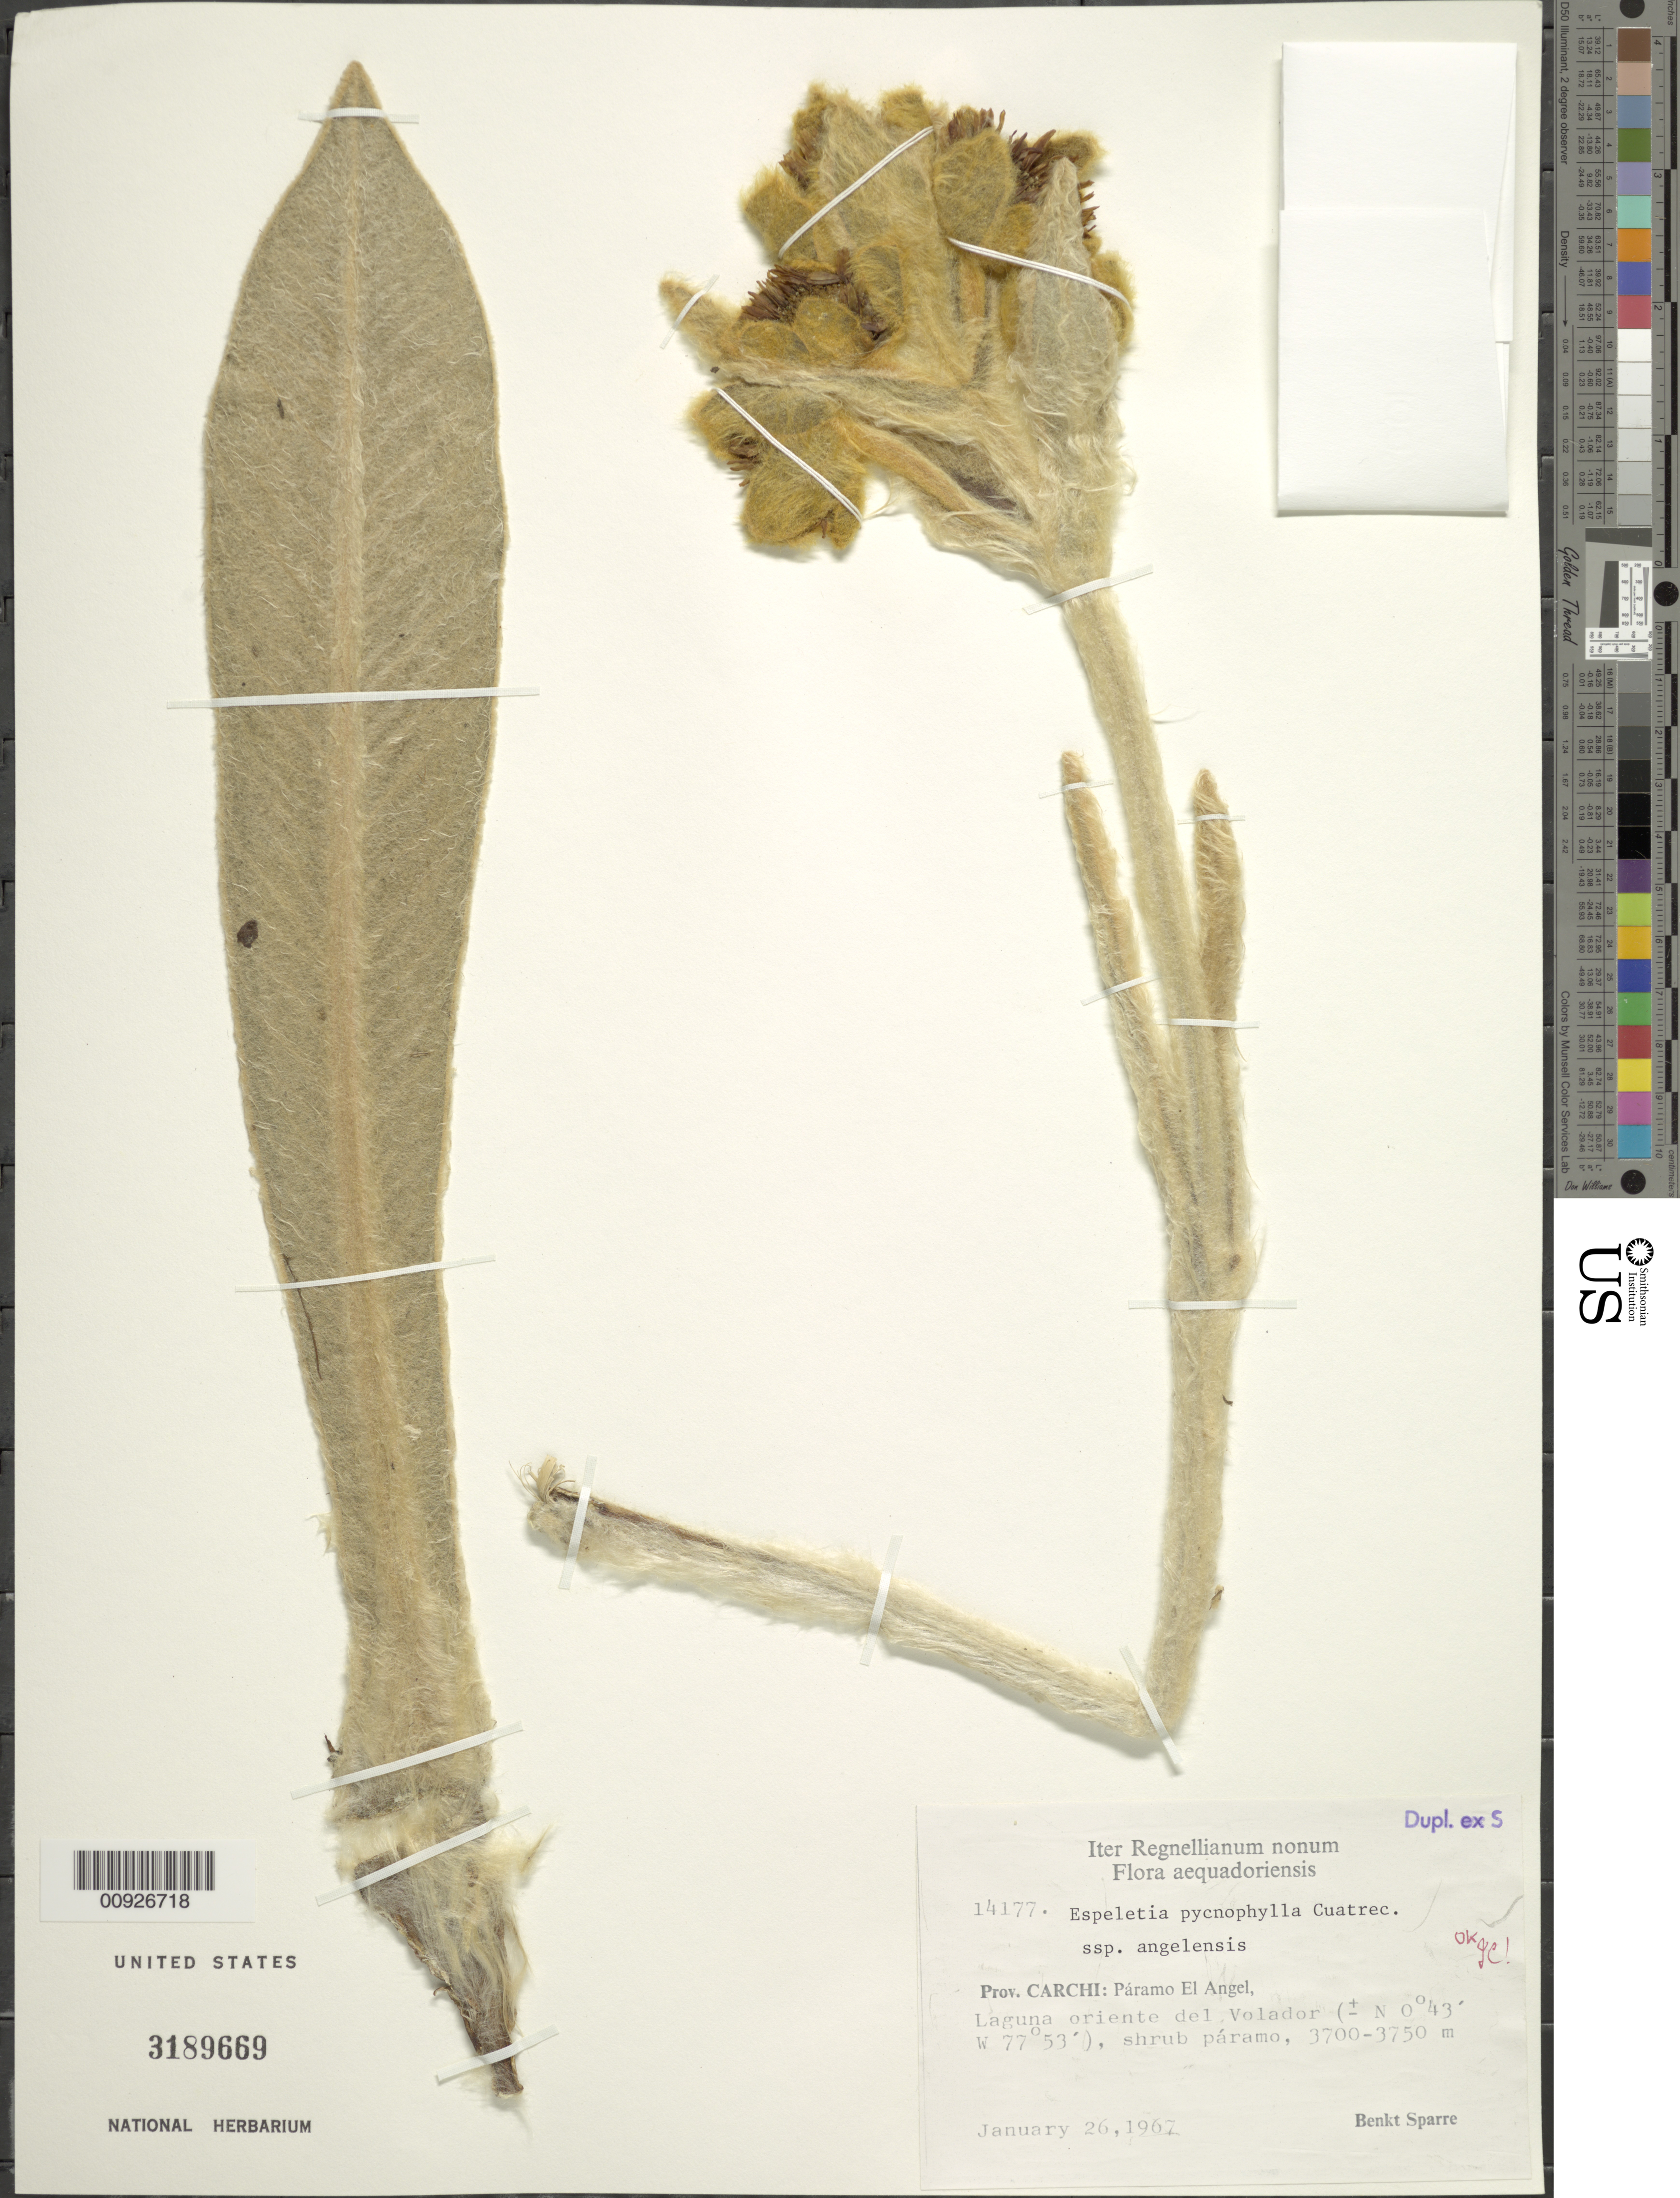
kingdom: Plantae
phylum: Tracheophyta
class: Magnoliopsida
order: Asterales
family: Asteraceae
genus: Espeletia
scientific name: Espeletia pycnophylla subsp. angelensis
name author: Cuatrec.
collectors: B. Sparre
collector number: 14177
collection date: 1967-01-26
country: Ecuador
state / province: Carchi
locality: Páramo del Ángel. Laguna oriental del Volador.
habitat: Shrub páramo.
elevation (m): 3700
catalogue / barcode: US 3189669